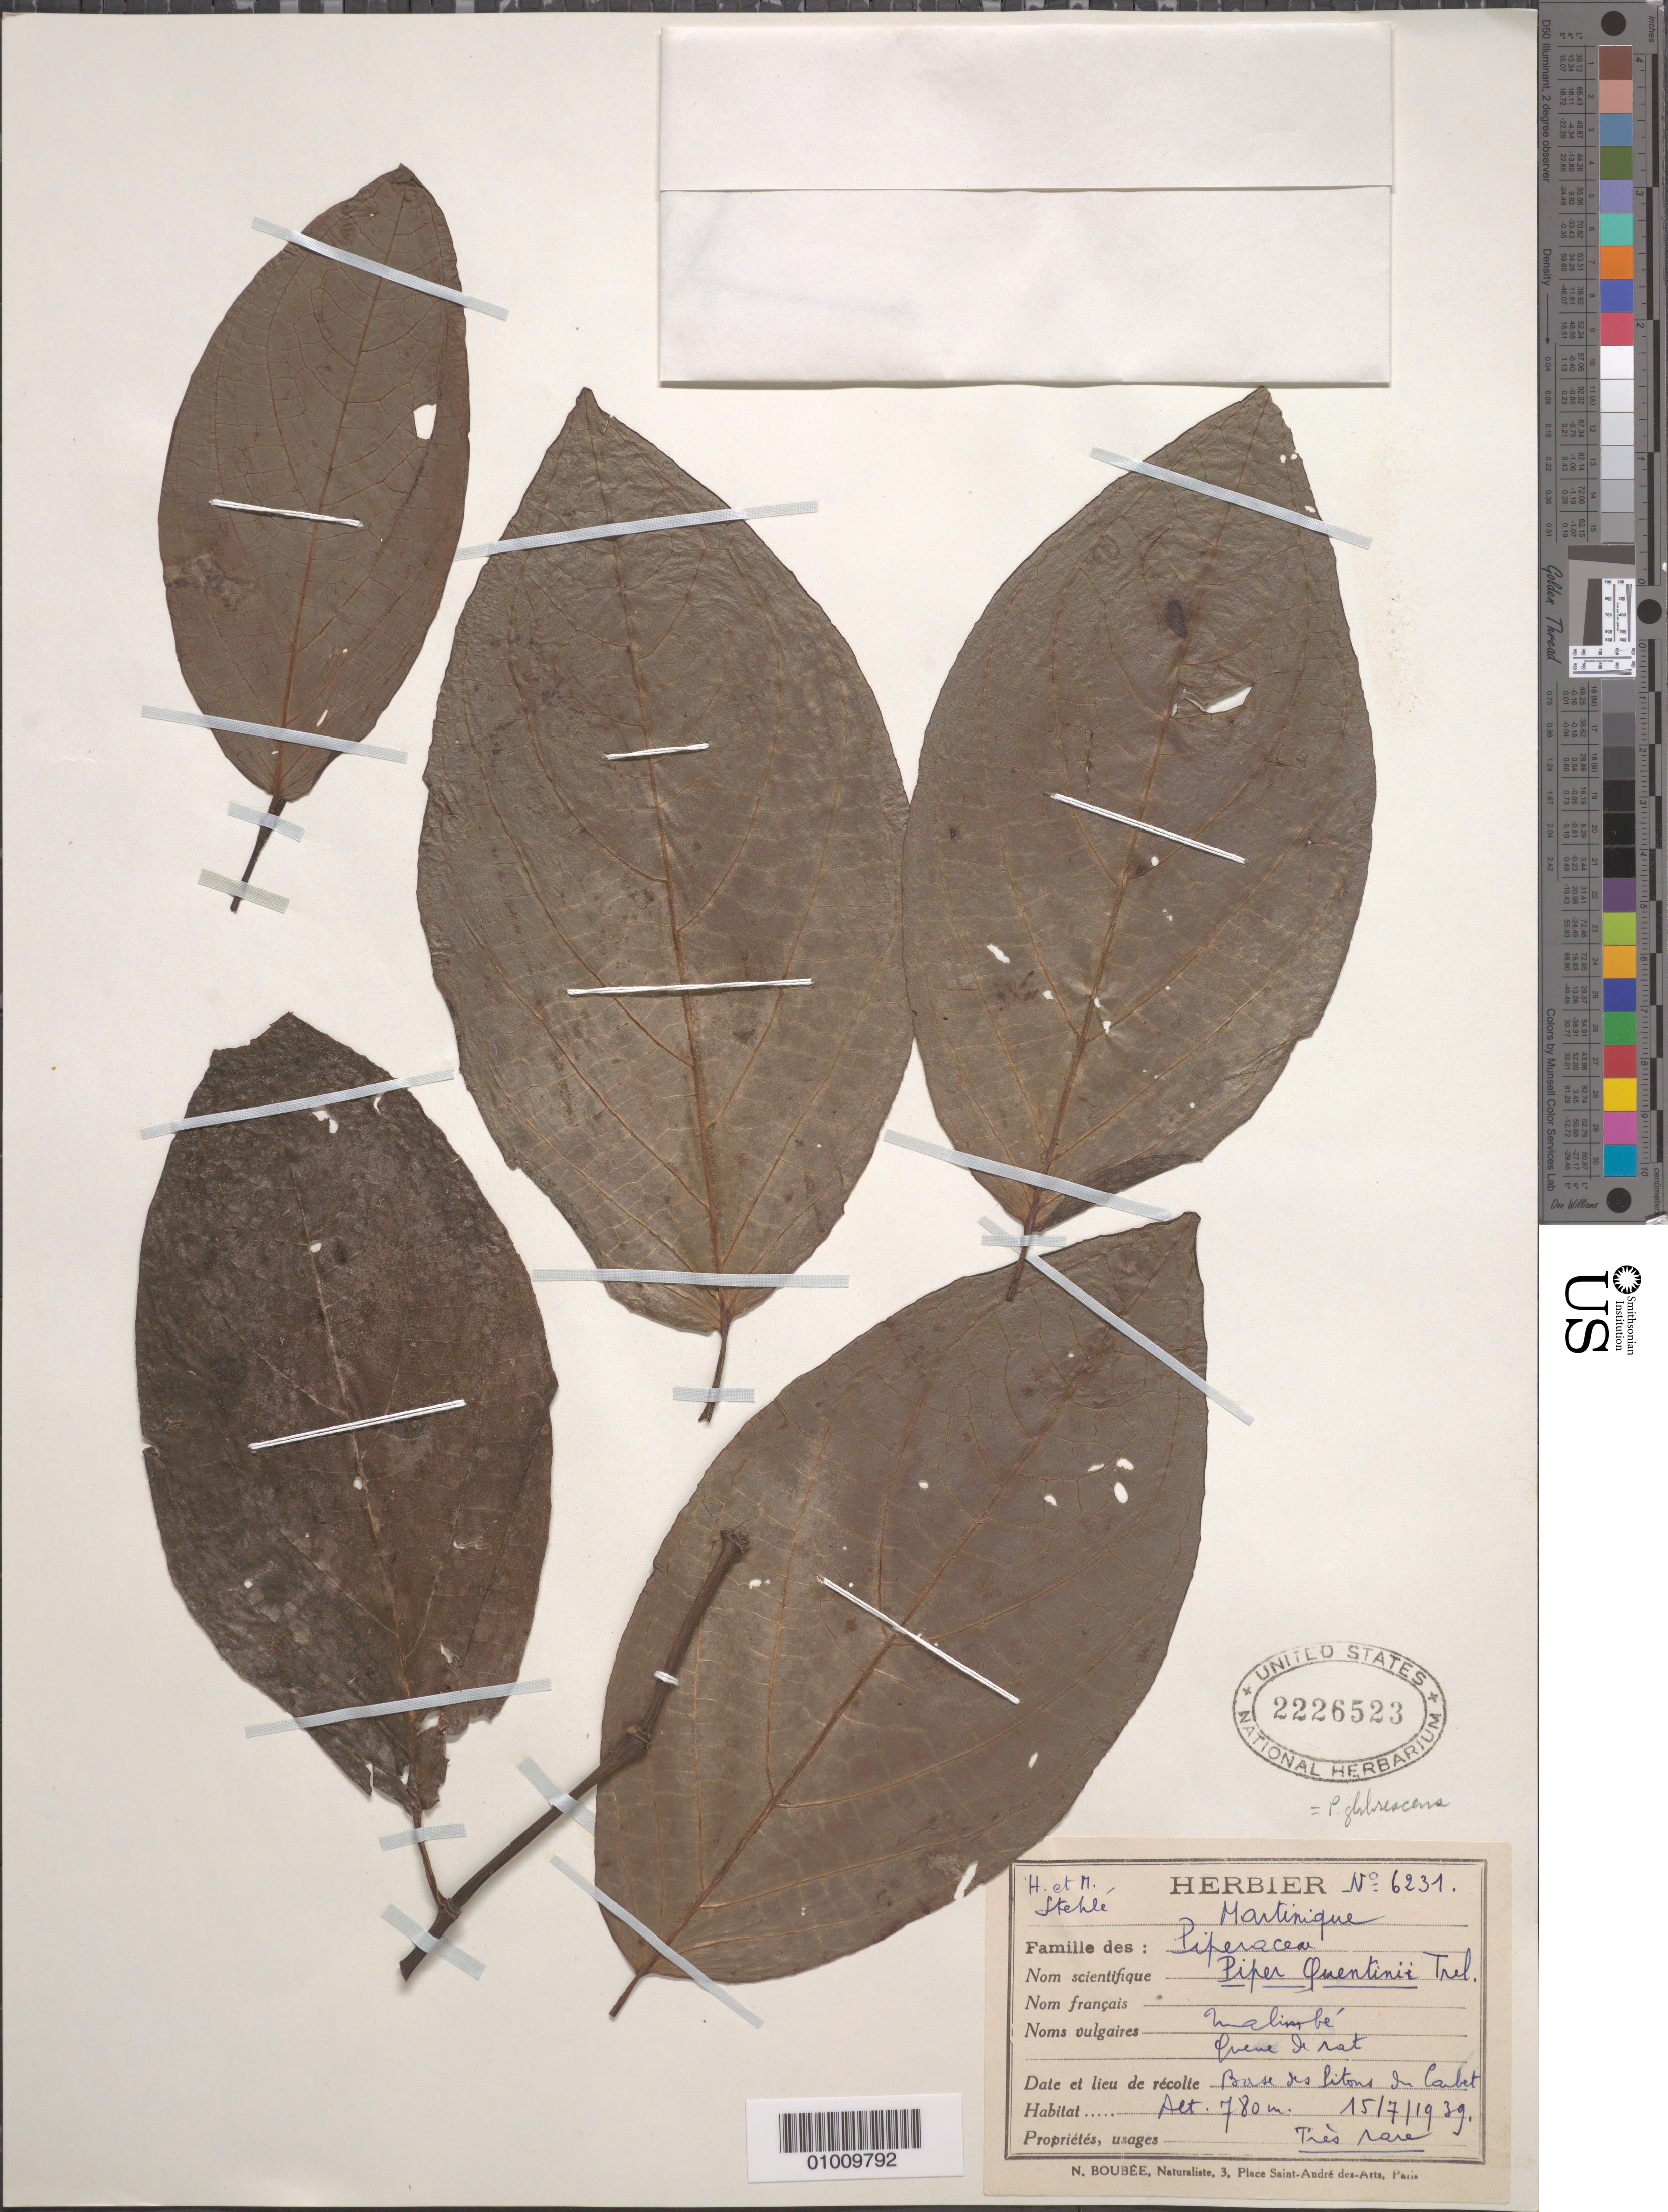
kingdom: Plantae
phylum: Tracheophyta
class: Magnoliopsida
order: Piperales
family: Piperaceae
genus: Piper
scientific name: Piper glabrescens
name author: (Miq.) C. DC.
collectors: H. Stehlé & M. Stehlé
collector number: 6237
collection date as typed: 15 Jul 1939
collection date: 1939-07-15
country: Martinique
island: Martinique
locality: Basse des Pitons un larbet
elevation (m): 780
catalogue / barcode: US 2226523